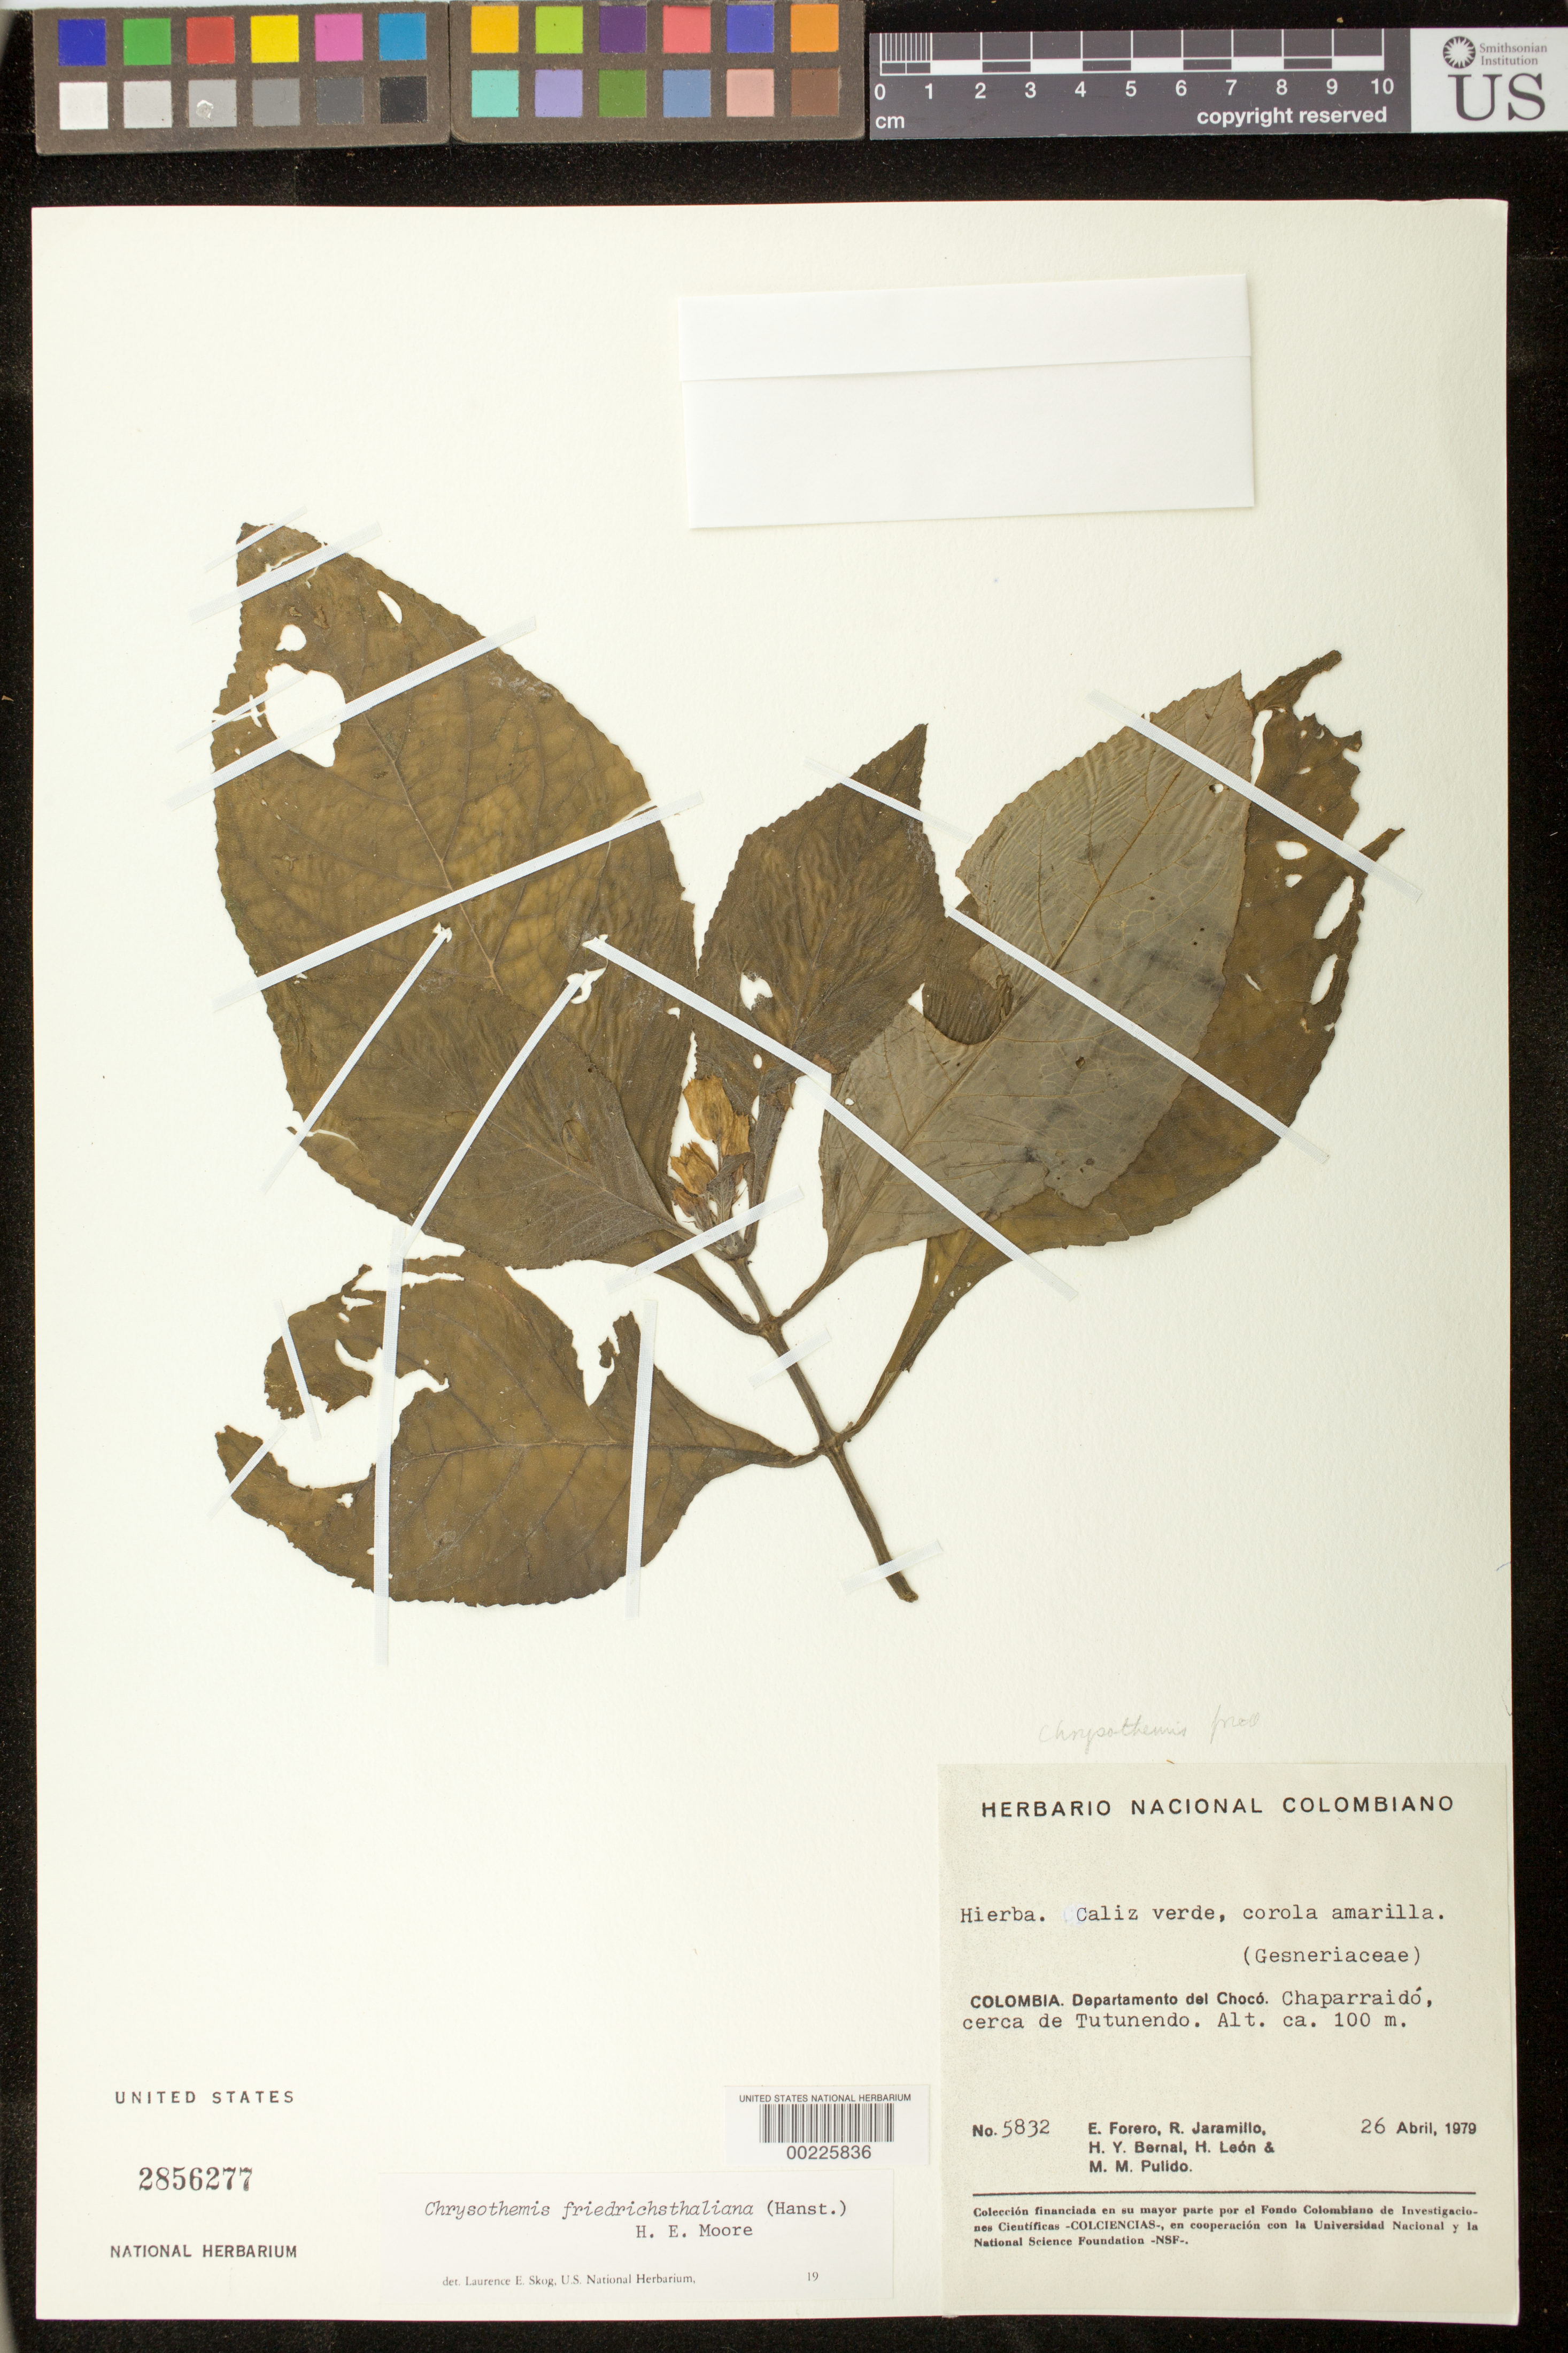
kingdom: Plantae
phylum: Tracheophyta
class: Magnoliopsida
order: Lamiales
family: Gesneriaceae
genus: Chrysothemis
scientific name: Chrysothemis friedrichsthaliana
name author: (Hanst.) H.E. Moore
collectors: E. Forero, R. Jaramillo M., H. Y. Bernal & et al.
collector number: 5832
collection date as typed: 26 Apr 1979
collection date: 1979-04-26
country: Colombia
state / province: Chocó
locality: Chaparraido, near Tutunendo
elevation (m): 100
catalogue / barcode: US 2856277